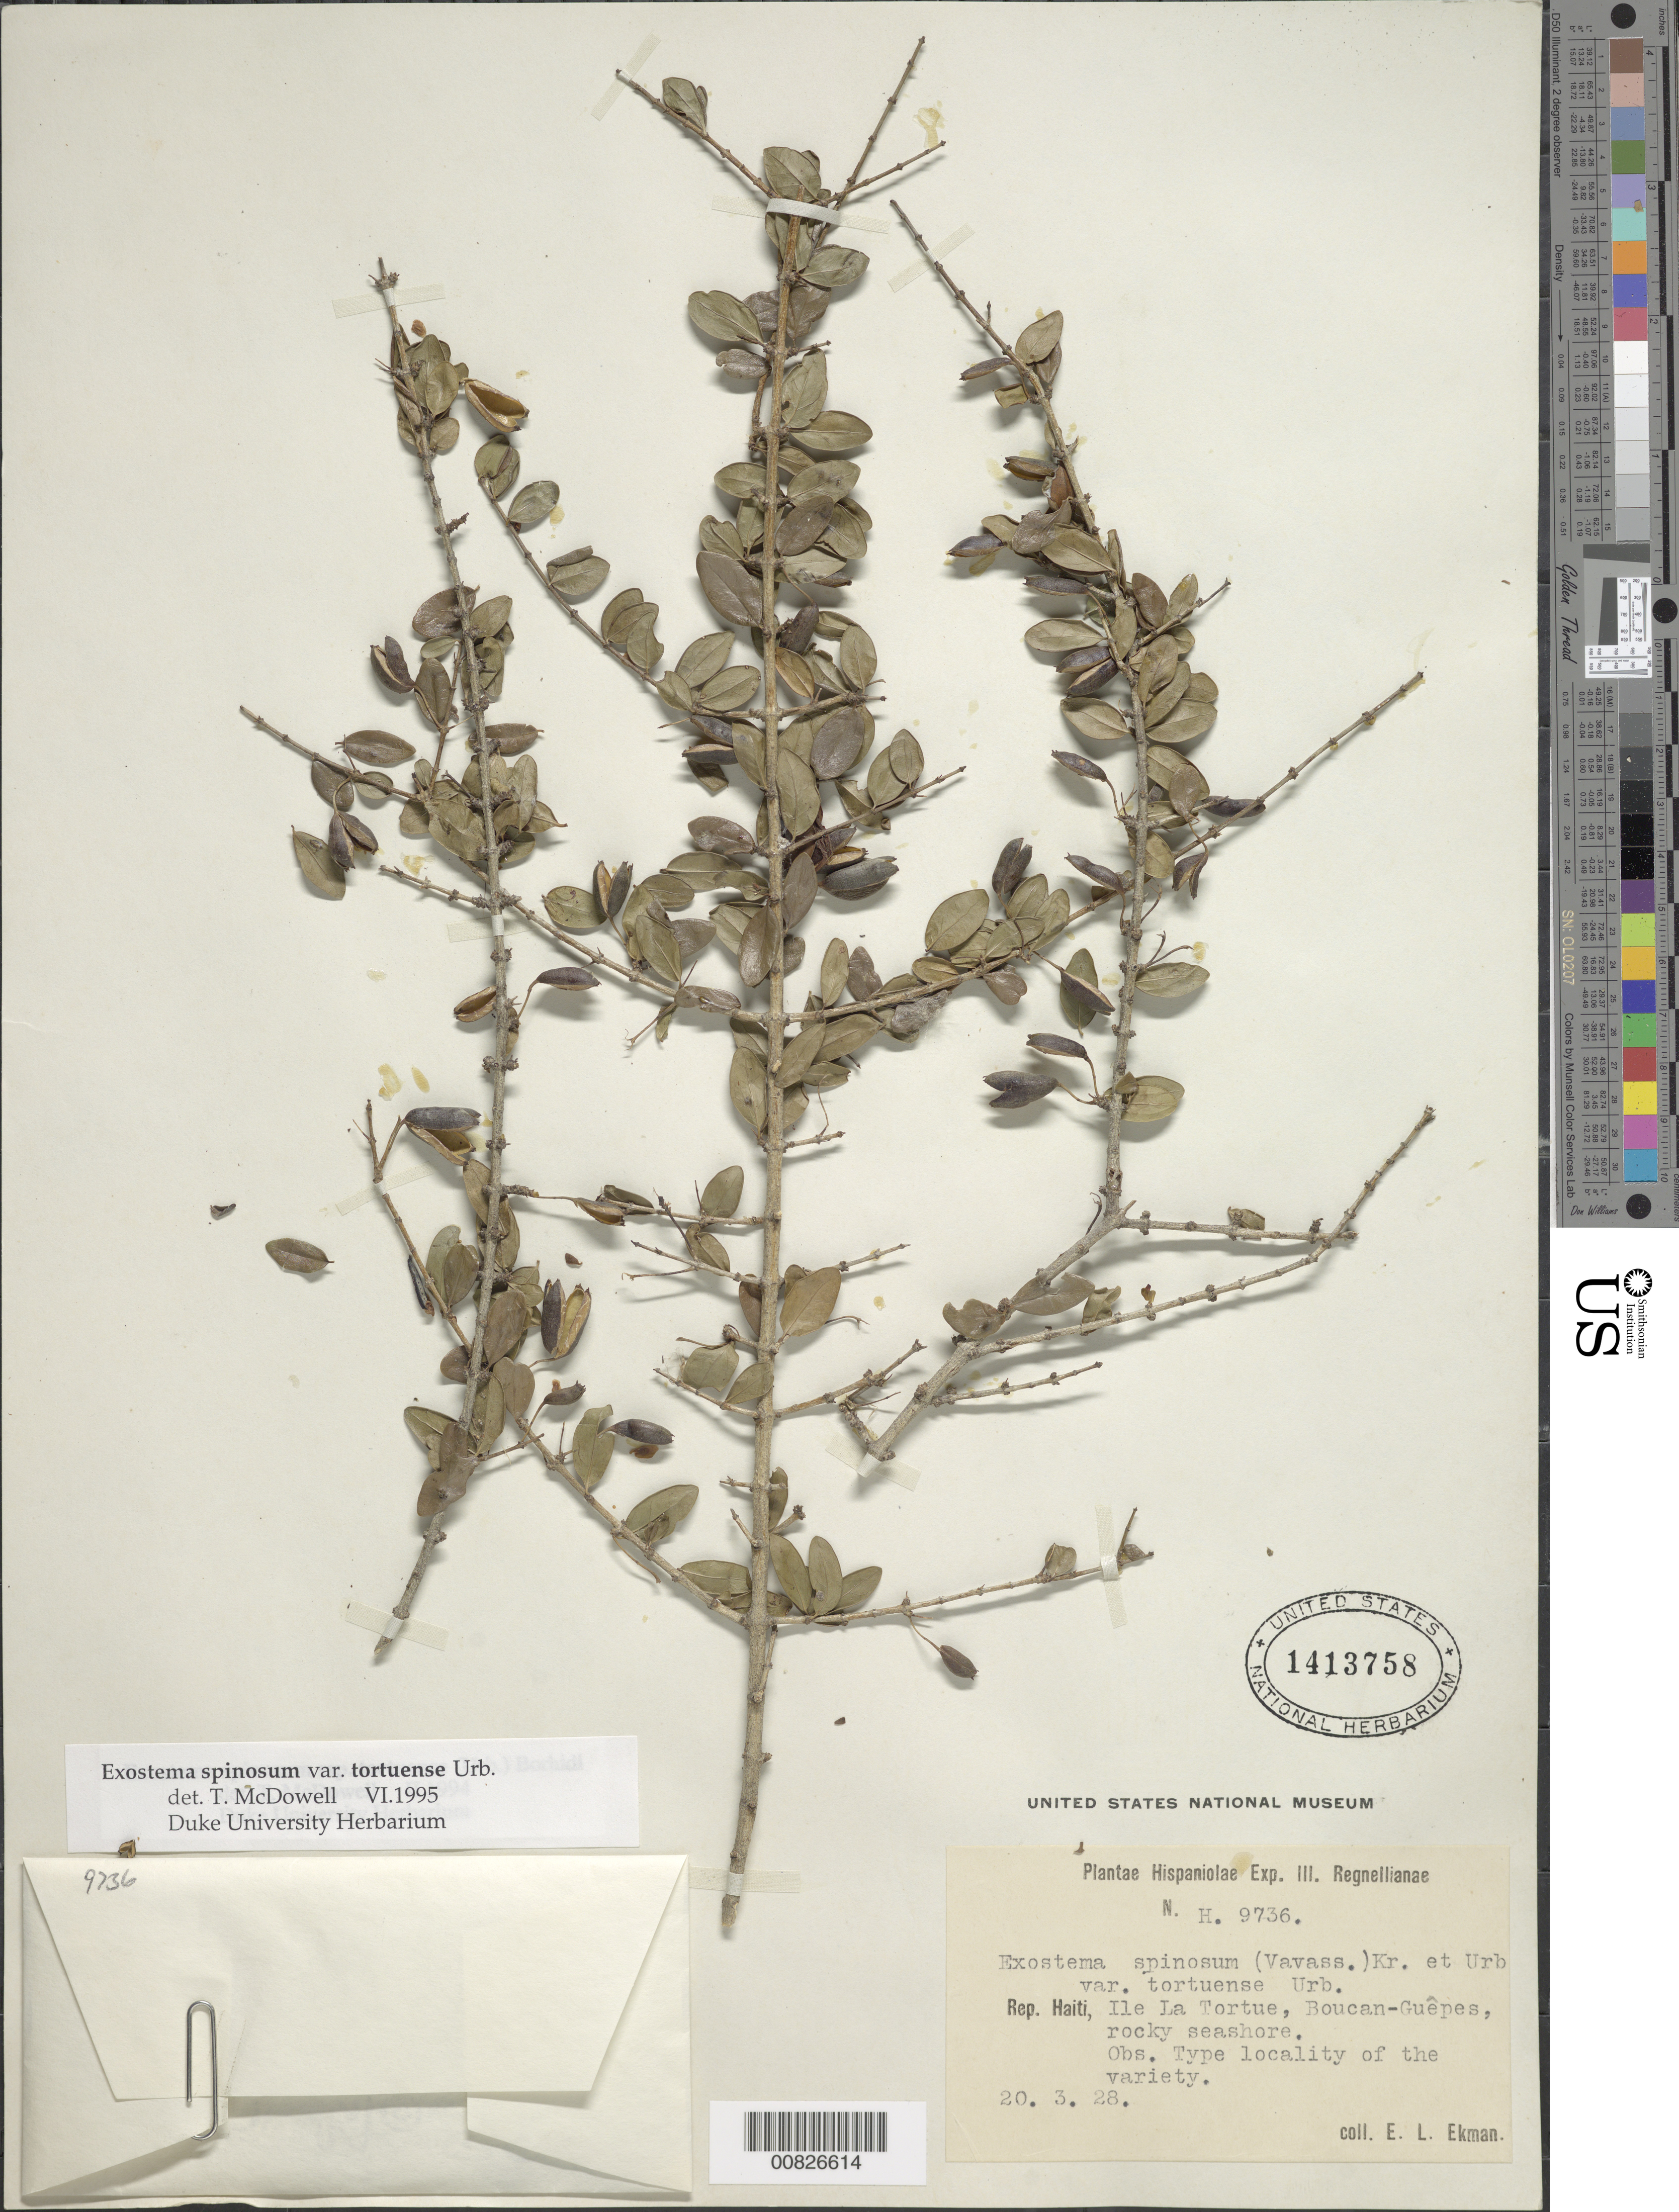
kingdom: Plantae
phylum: Tracheophyta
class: Magnoliopsida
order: Gentianales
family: Rubiaceae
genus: Exostema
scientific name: Exostema spinosum var. tortuense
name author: (Urb.) Borhidi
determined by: McDowell, T.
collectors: E. L. Ekman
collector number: H 9736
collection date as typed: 20 Mar 1928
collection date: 1928-03-20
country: Haiti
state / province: Nord-Ouest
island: Île de la Tortue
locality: Boucan-Guêpes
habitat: Rocky seashore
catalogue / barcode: US 1413758